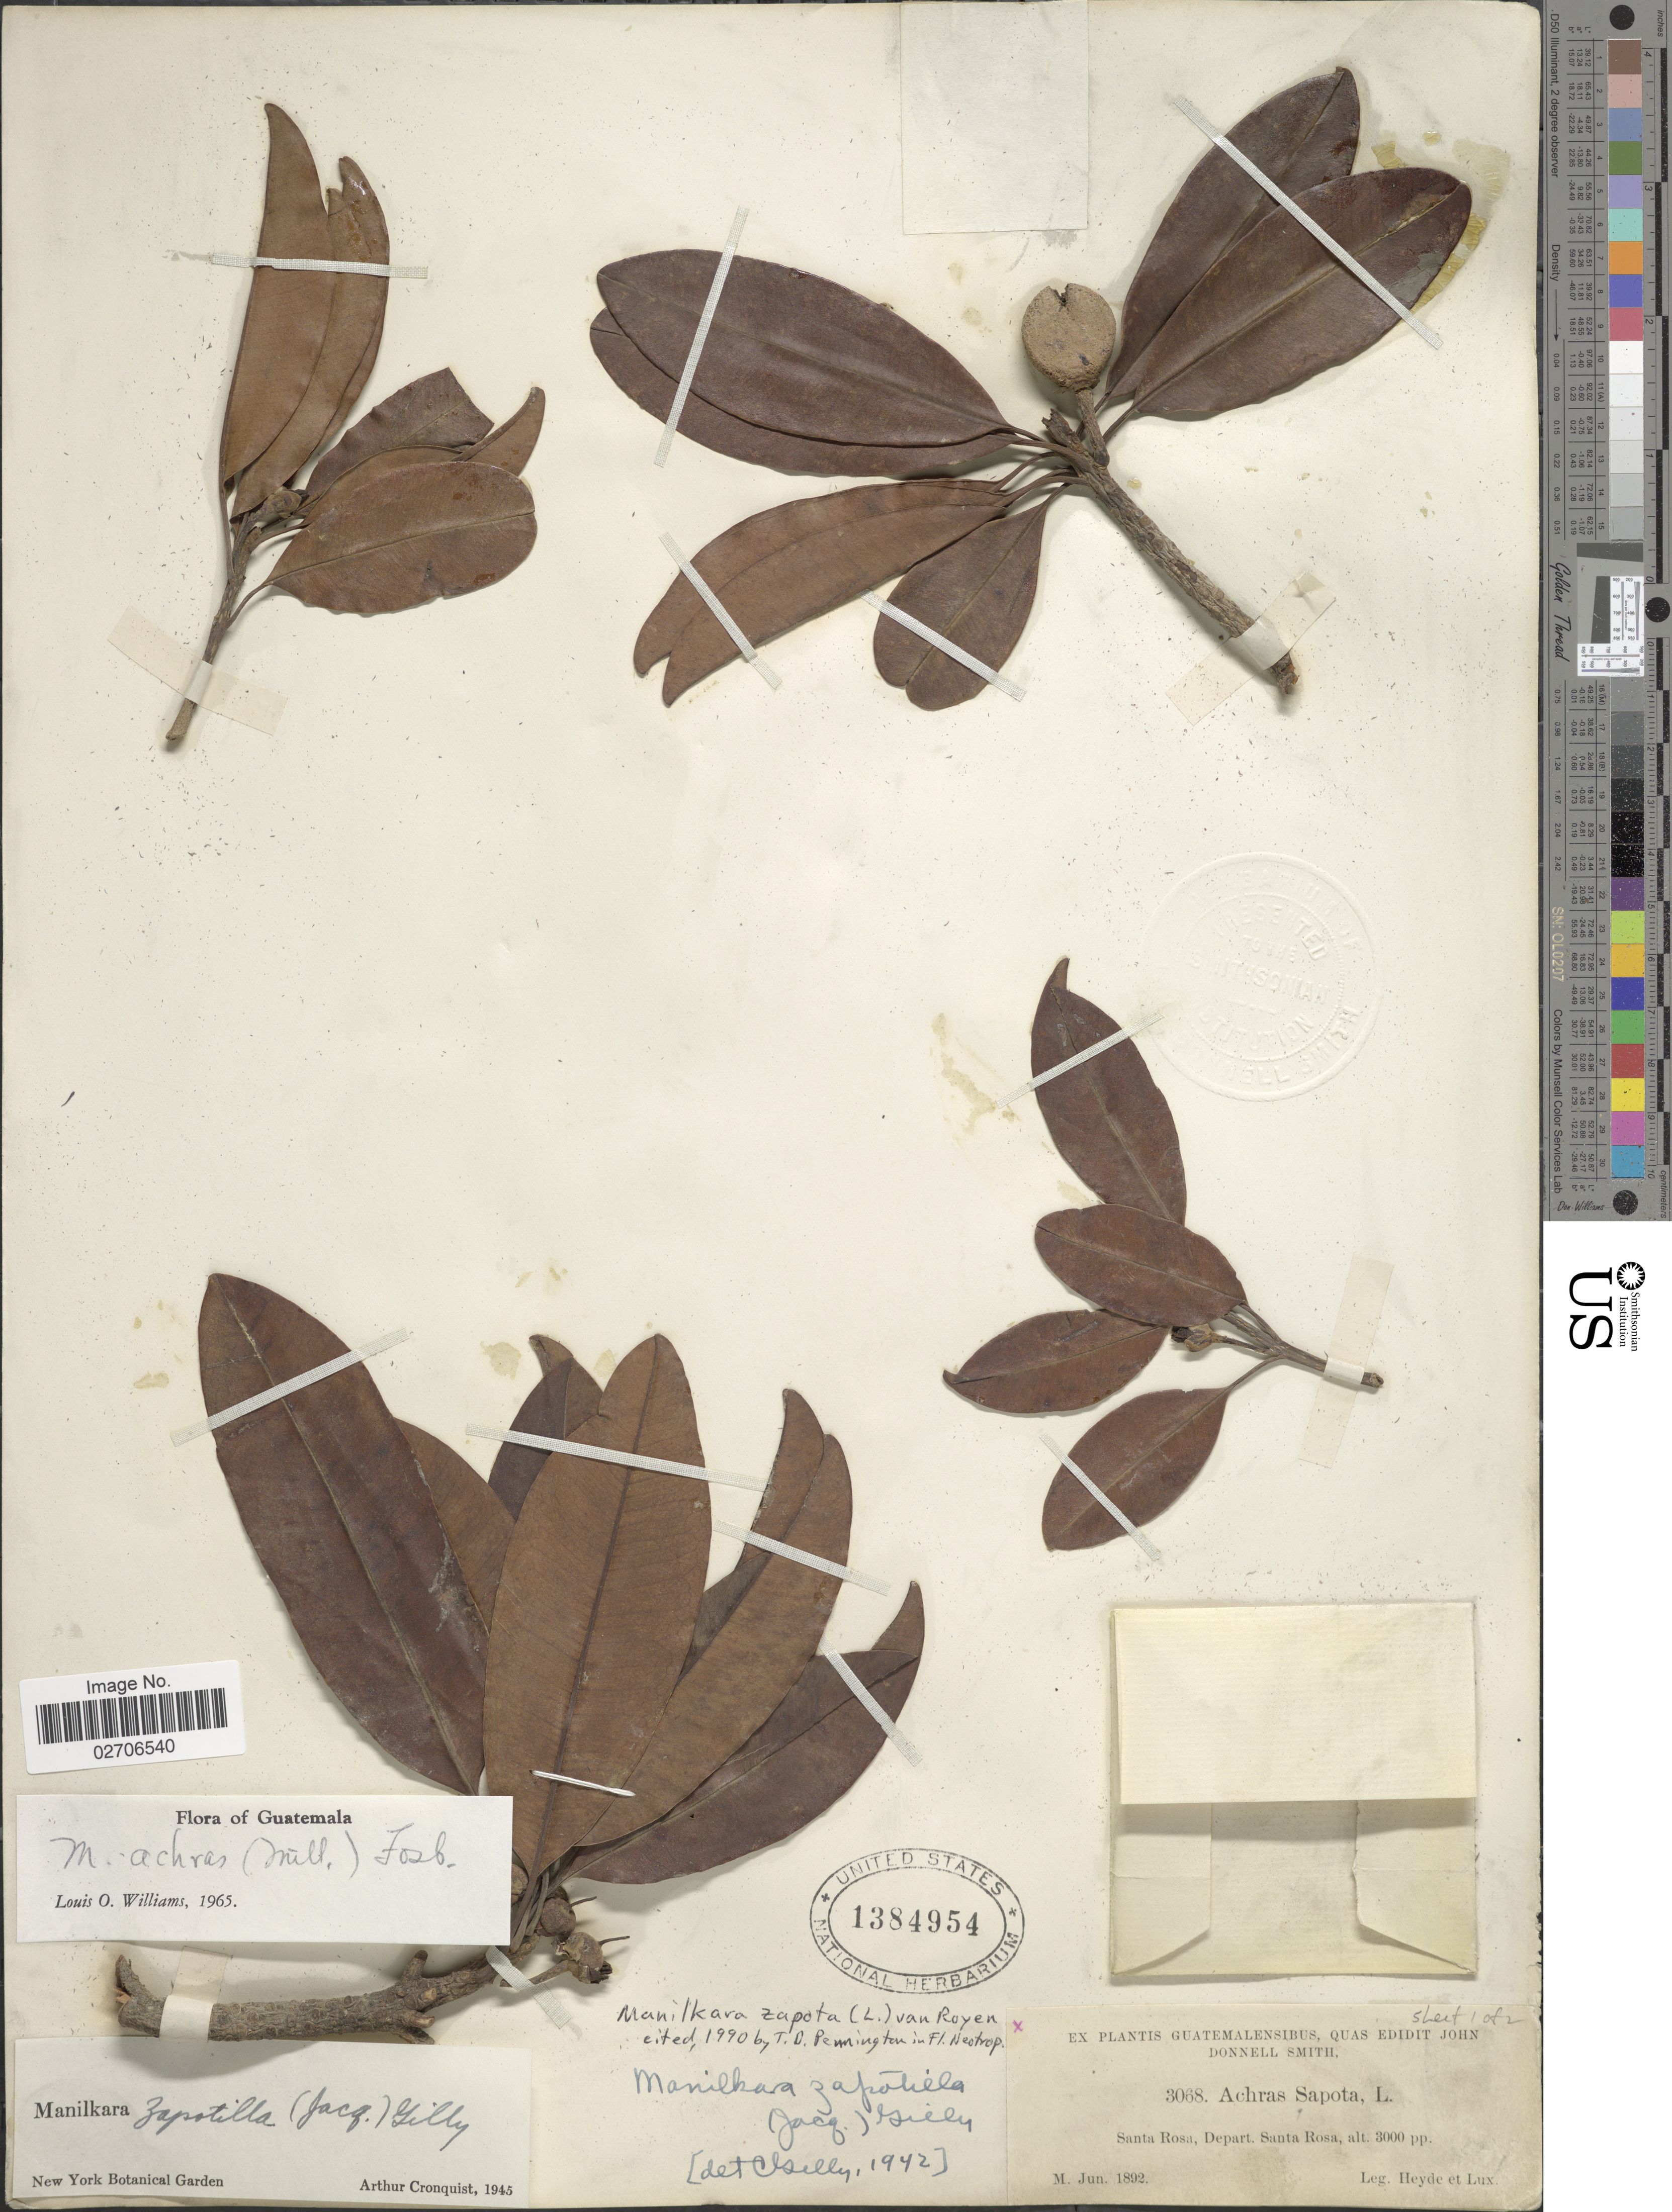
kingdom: Plantae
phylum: Tracheophyta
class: Magnoliopsida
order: Ericales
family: Sapotaceae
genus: Manilkara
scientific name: Manilkara zapota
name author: (L.) P. Royen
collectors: Heyde & Lux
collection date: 1892-06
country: Guatemala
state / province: Santa Rosa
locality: Santa Rosa, Depart. Santa Rosa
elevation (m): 914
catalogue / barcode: US 1384954